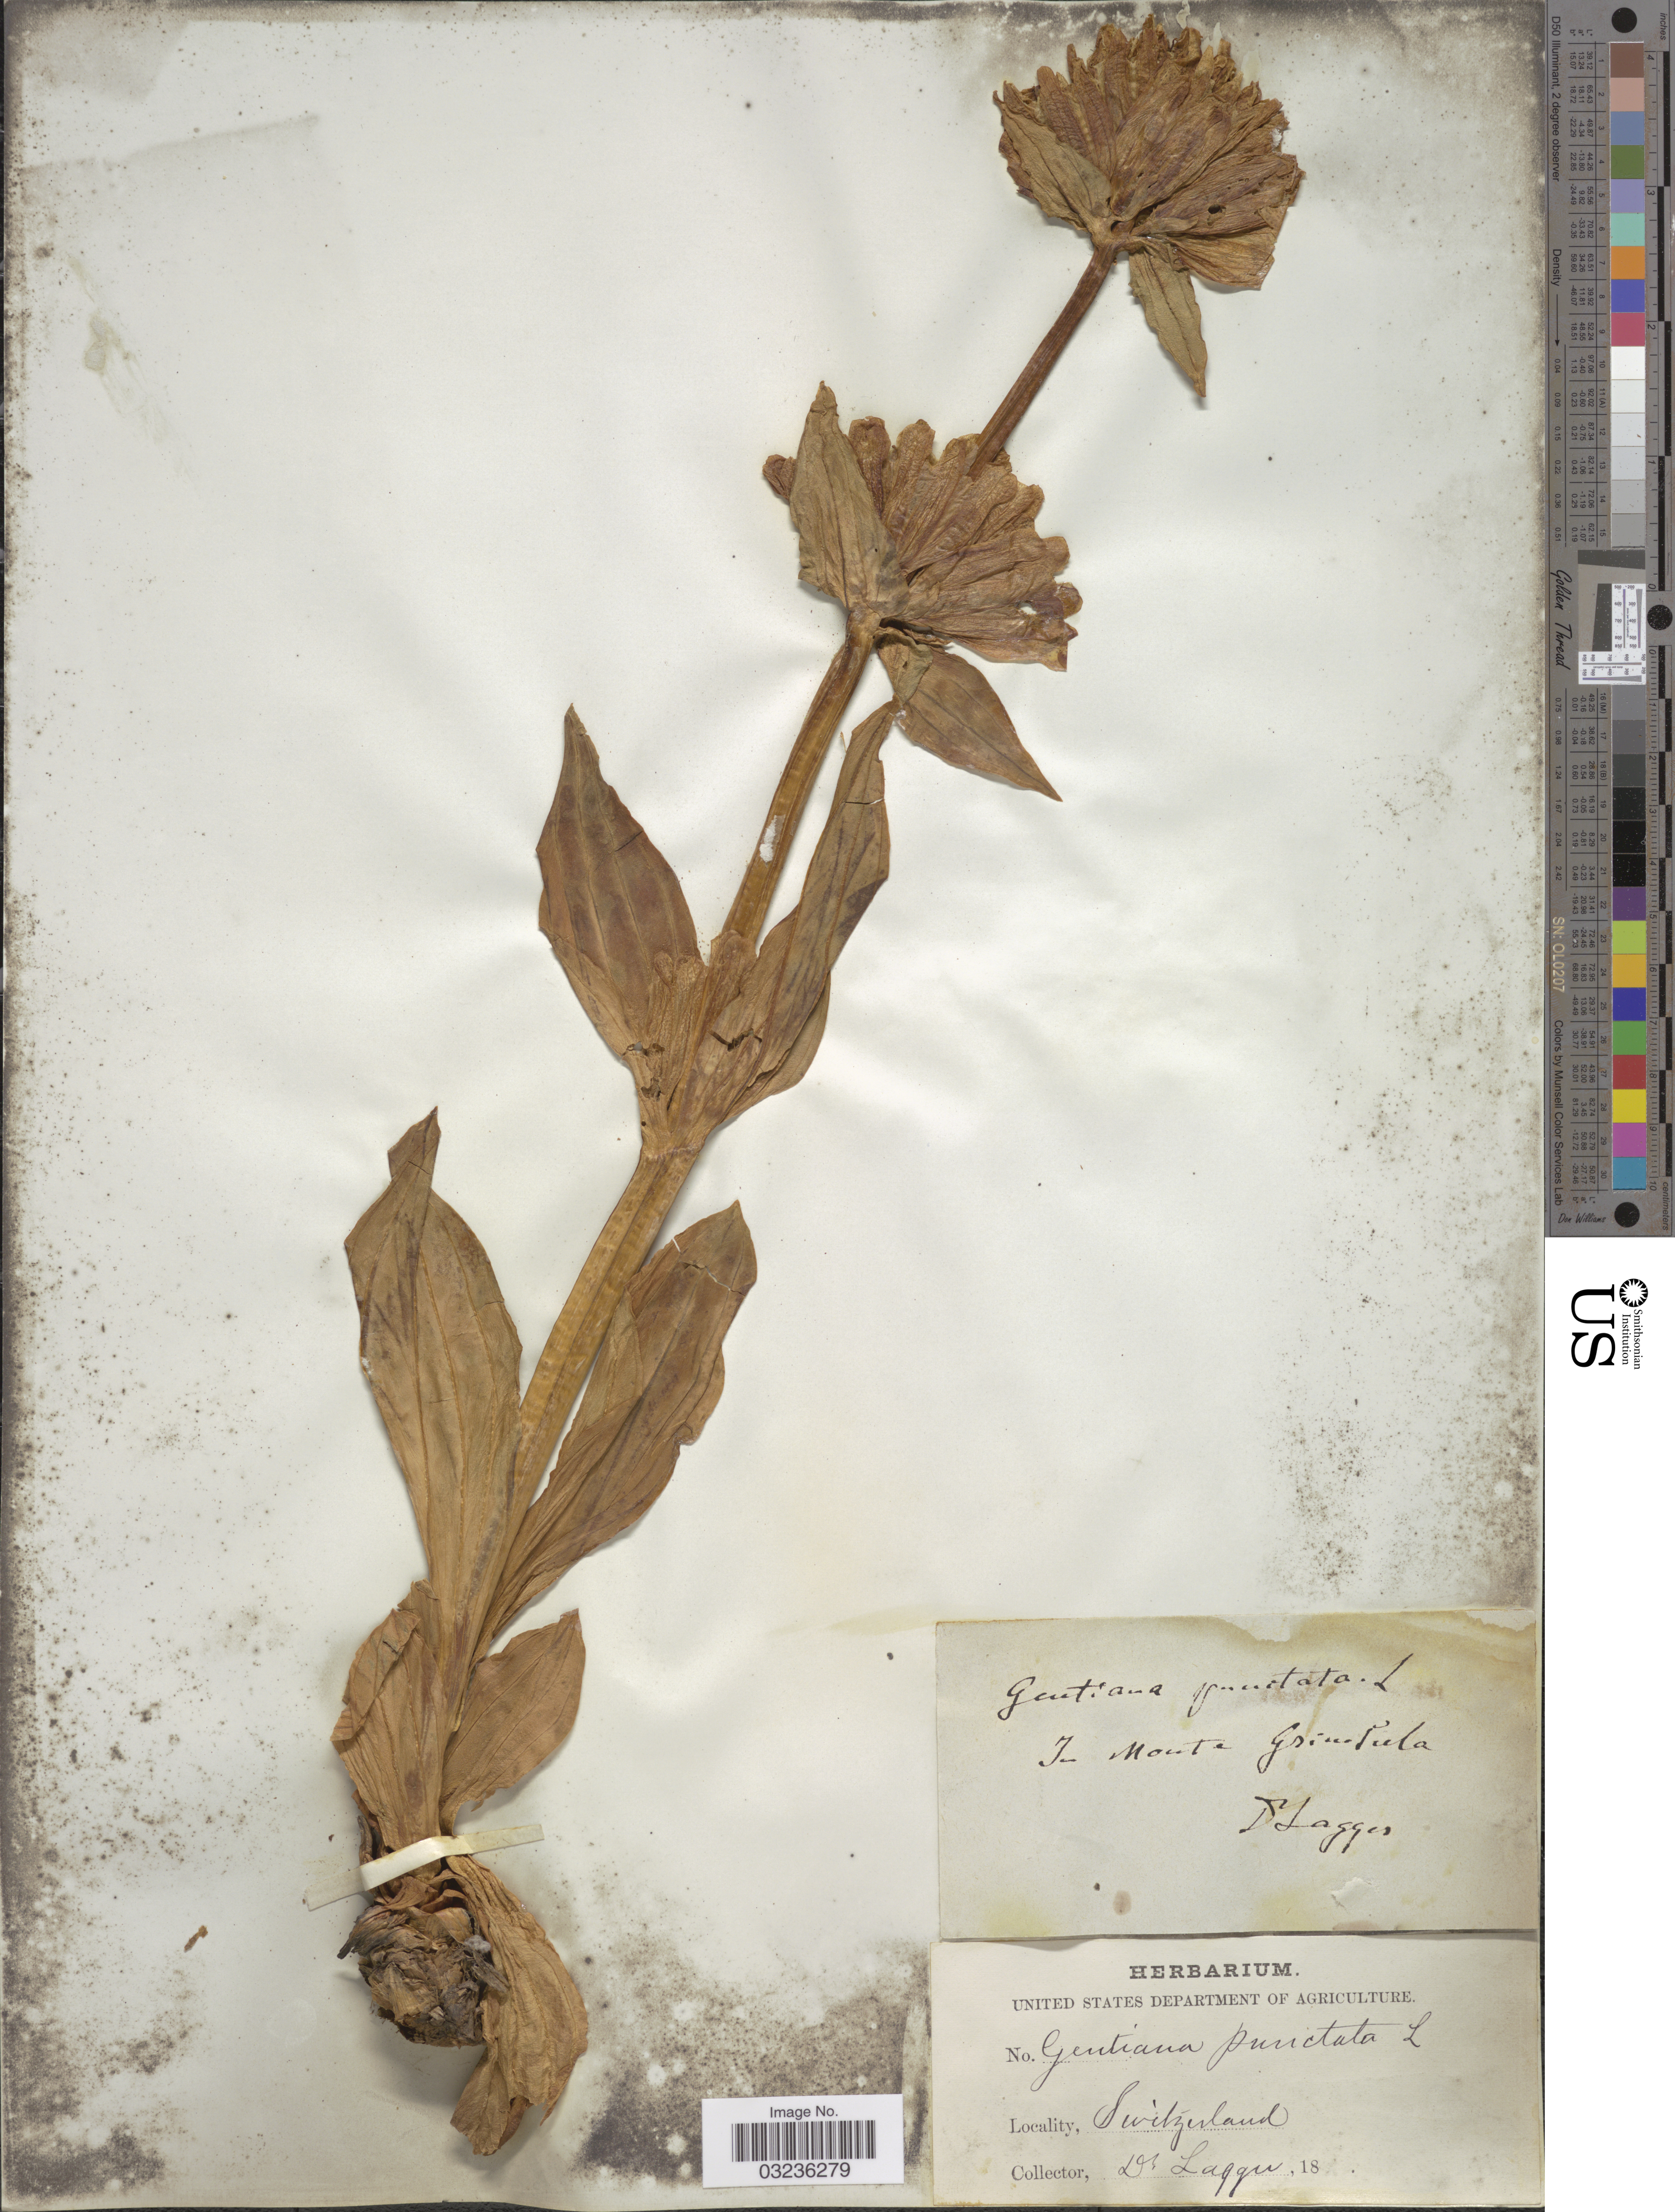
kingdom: Plantae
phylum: Tracheophyta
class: Magnoliopsida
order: Gentianales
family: Gentianaceae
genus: Gentiana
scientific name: Gentiana punctata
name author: L.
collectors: F. J. Lagger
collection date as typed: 18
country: Switzerland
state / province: Valais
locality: In Monte Grimsula (Grimsel).